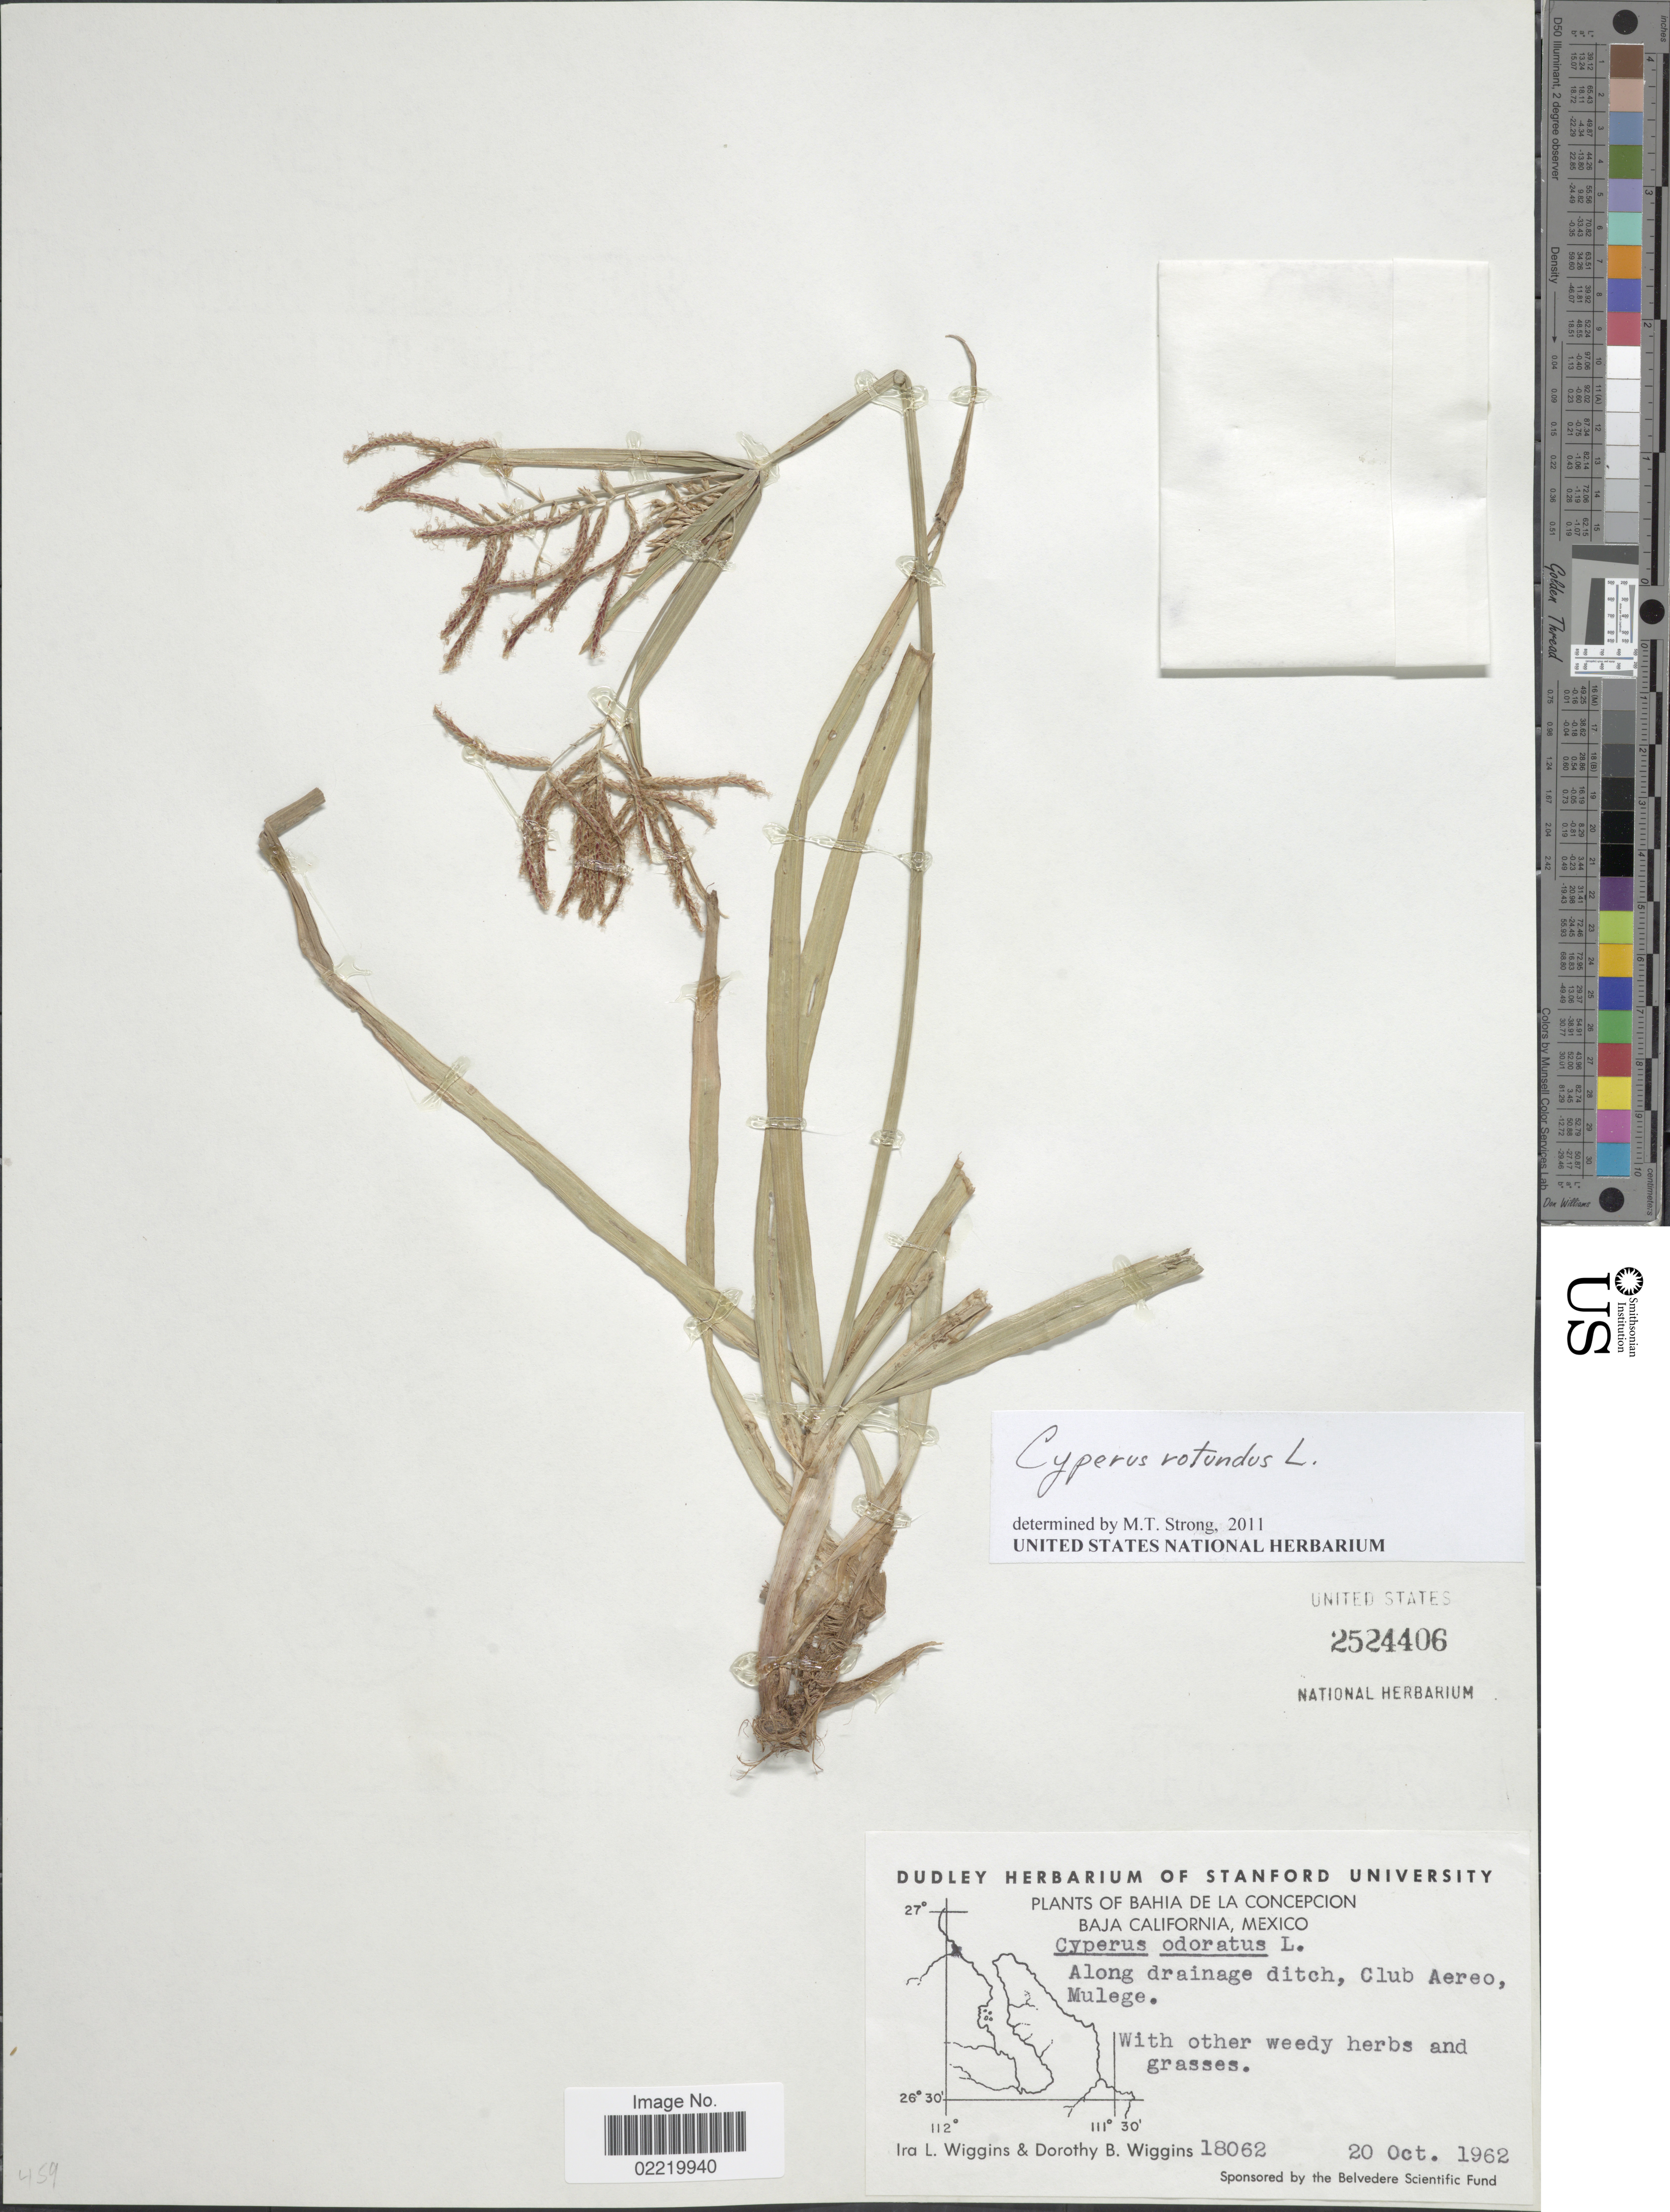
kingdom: Plantae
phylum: Tracheophyta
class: Liliopsida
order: Poales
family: Cyperaceae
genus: Cyperus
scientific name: Cyperus rotundus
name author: L.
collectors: I. L. Wiggins & D. B. Wiggins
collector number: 18062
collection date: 1962-10-20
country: Mexico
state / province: Baja California Sur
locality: Bahia de la Concepcion, along drainage ditch, Club Aereo, Mulege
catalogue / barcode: US 2524406